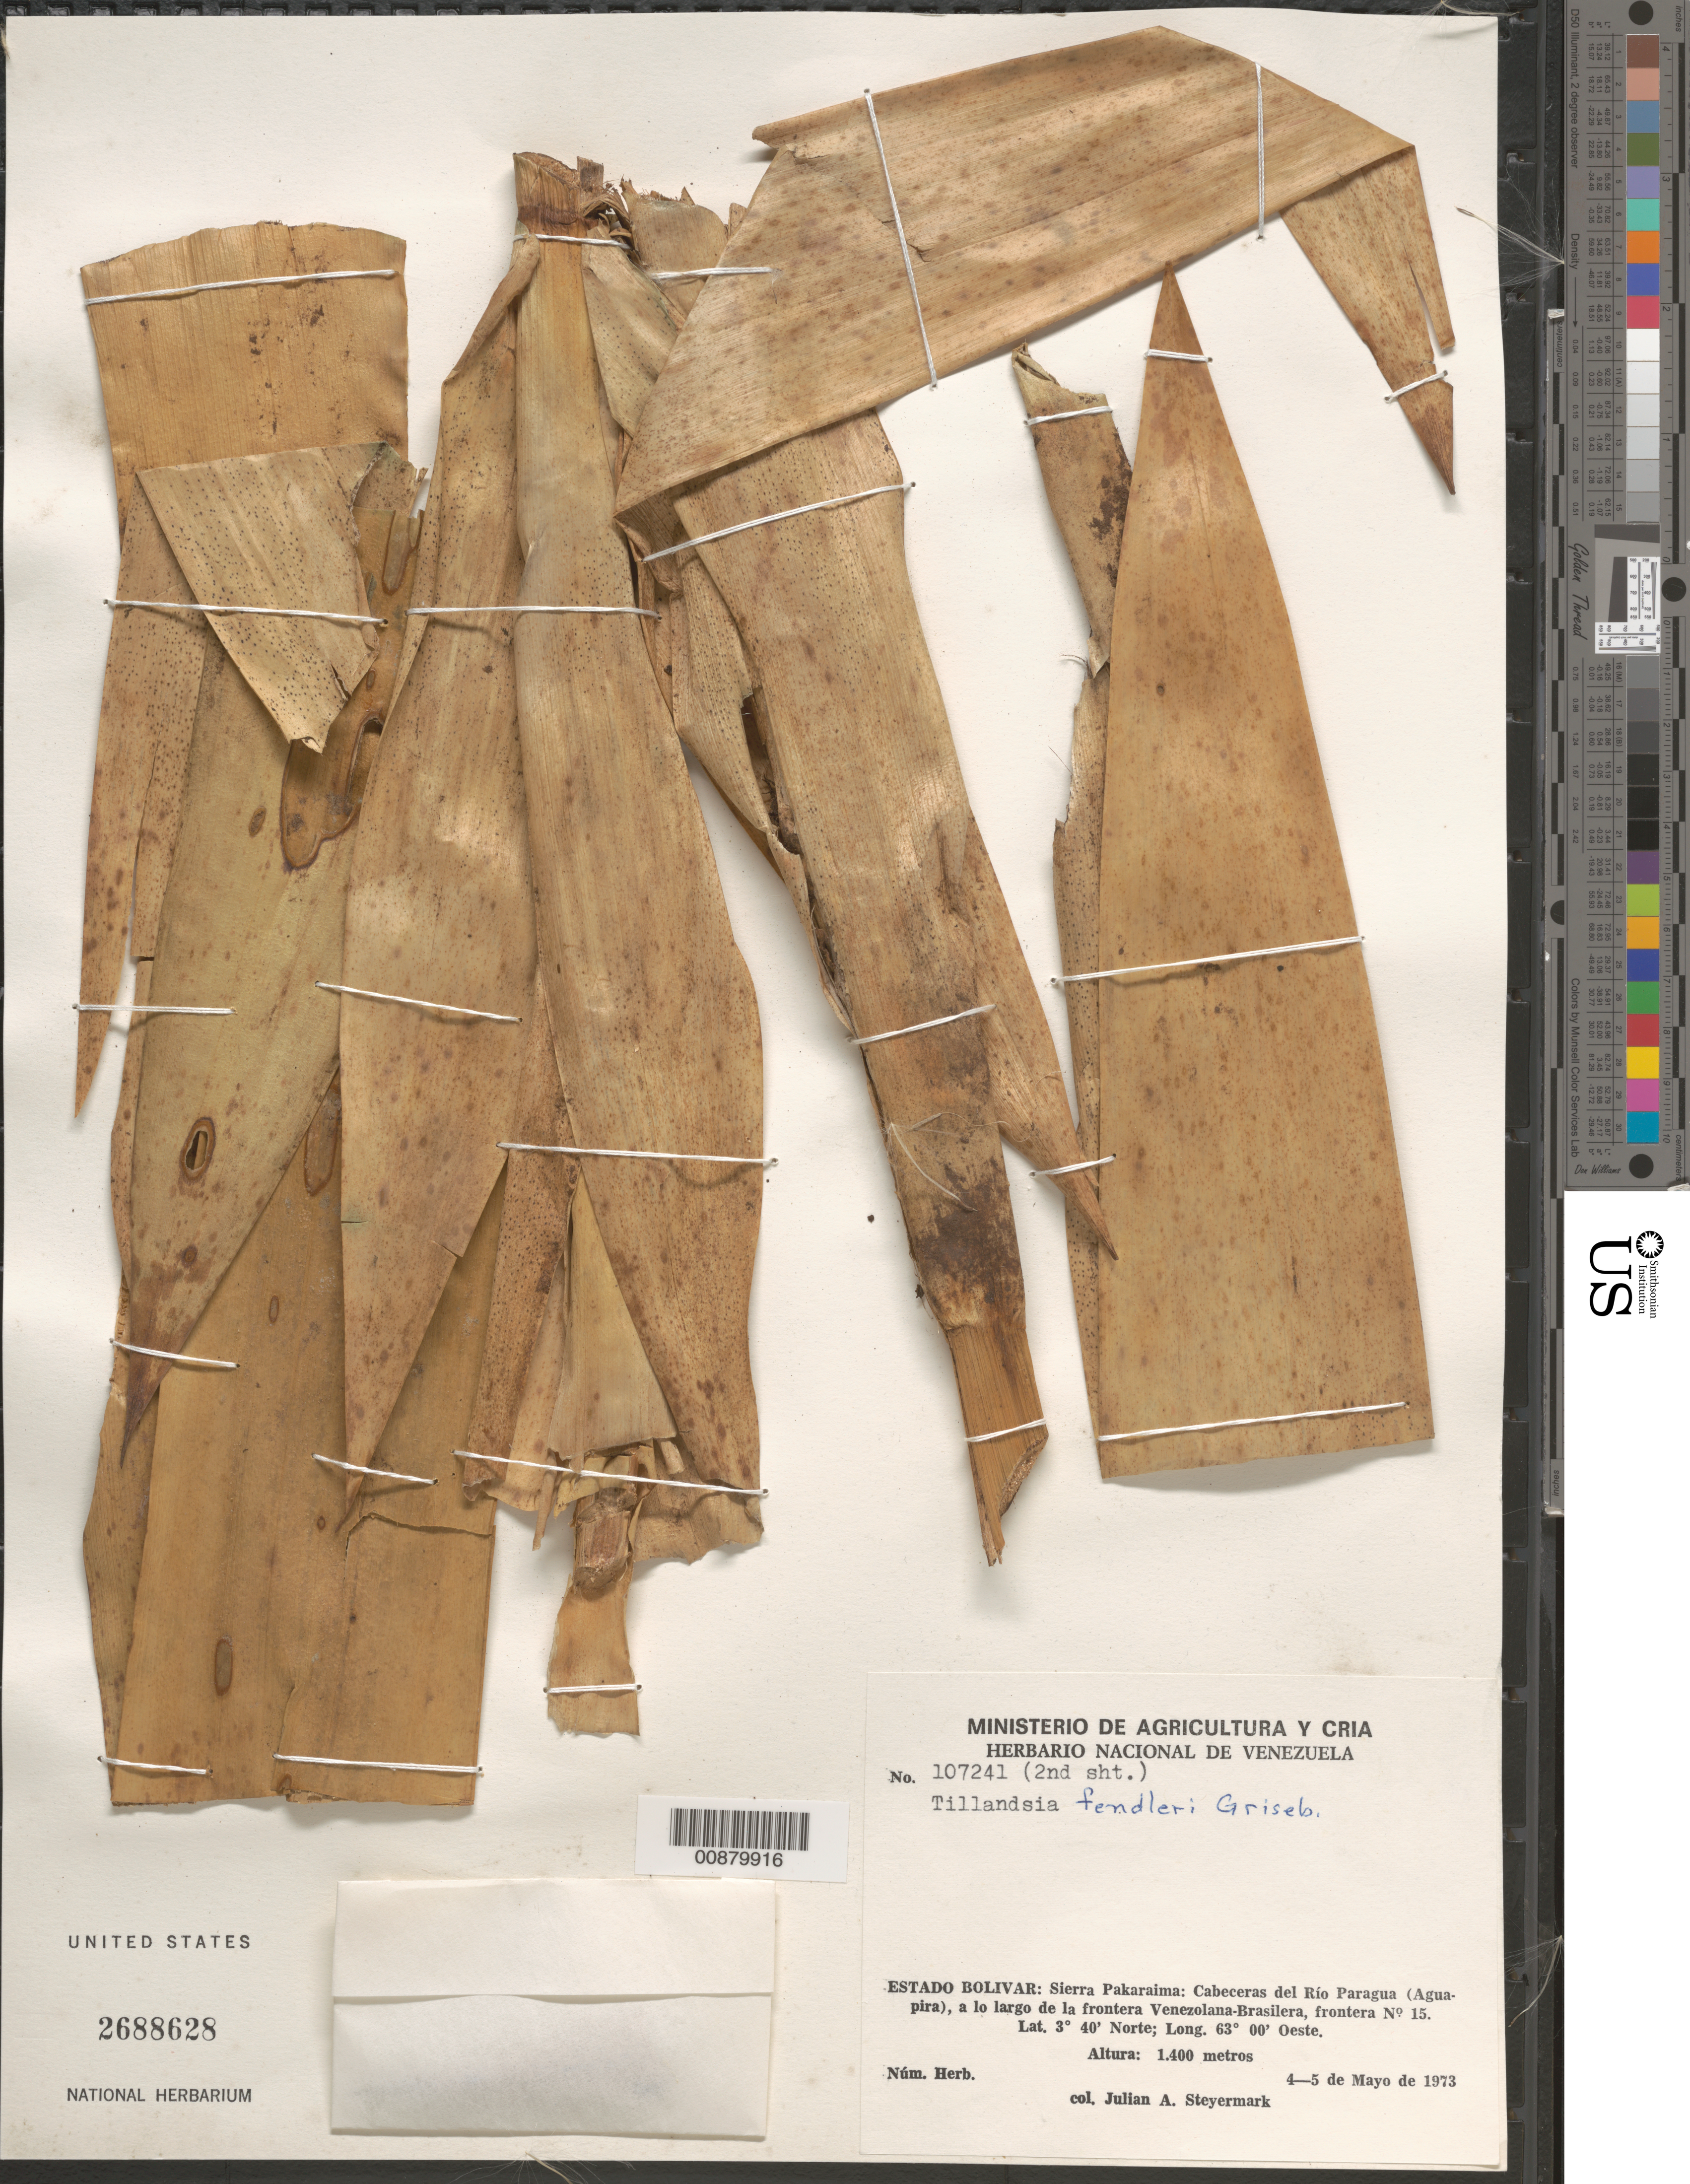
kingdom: Plantae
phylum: Tracheophyta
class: Liliopsida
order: Poales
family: Bromeliaceae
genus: Tillandsia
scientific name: Tillandsia fendleri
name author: Griseb.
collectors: J. Steyermark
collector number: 107241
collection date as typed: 4-May-73 to 5-May-73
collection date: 1973-05-04/1973-05-05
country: Venezuela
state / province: Bolívar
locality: Sierra Pakaraima: cabeceras del Río Paragua (Aguapira), a lo largo de la frontera Venezolana - Brasilera, frontera no. 15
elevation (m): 1400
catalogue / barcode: US 2688628